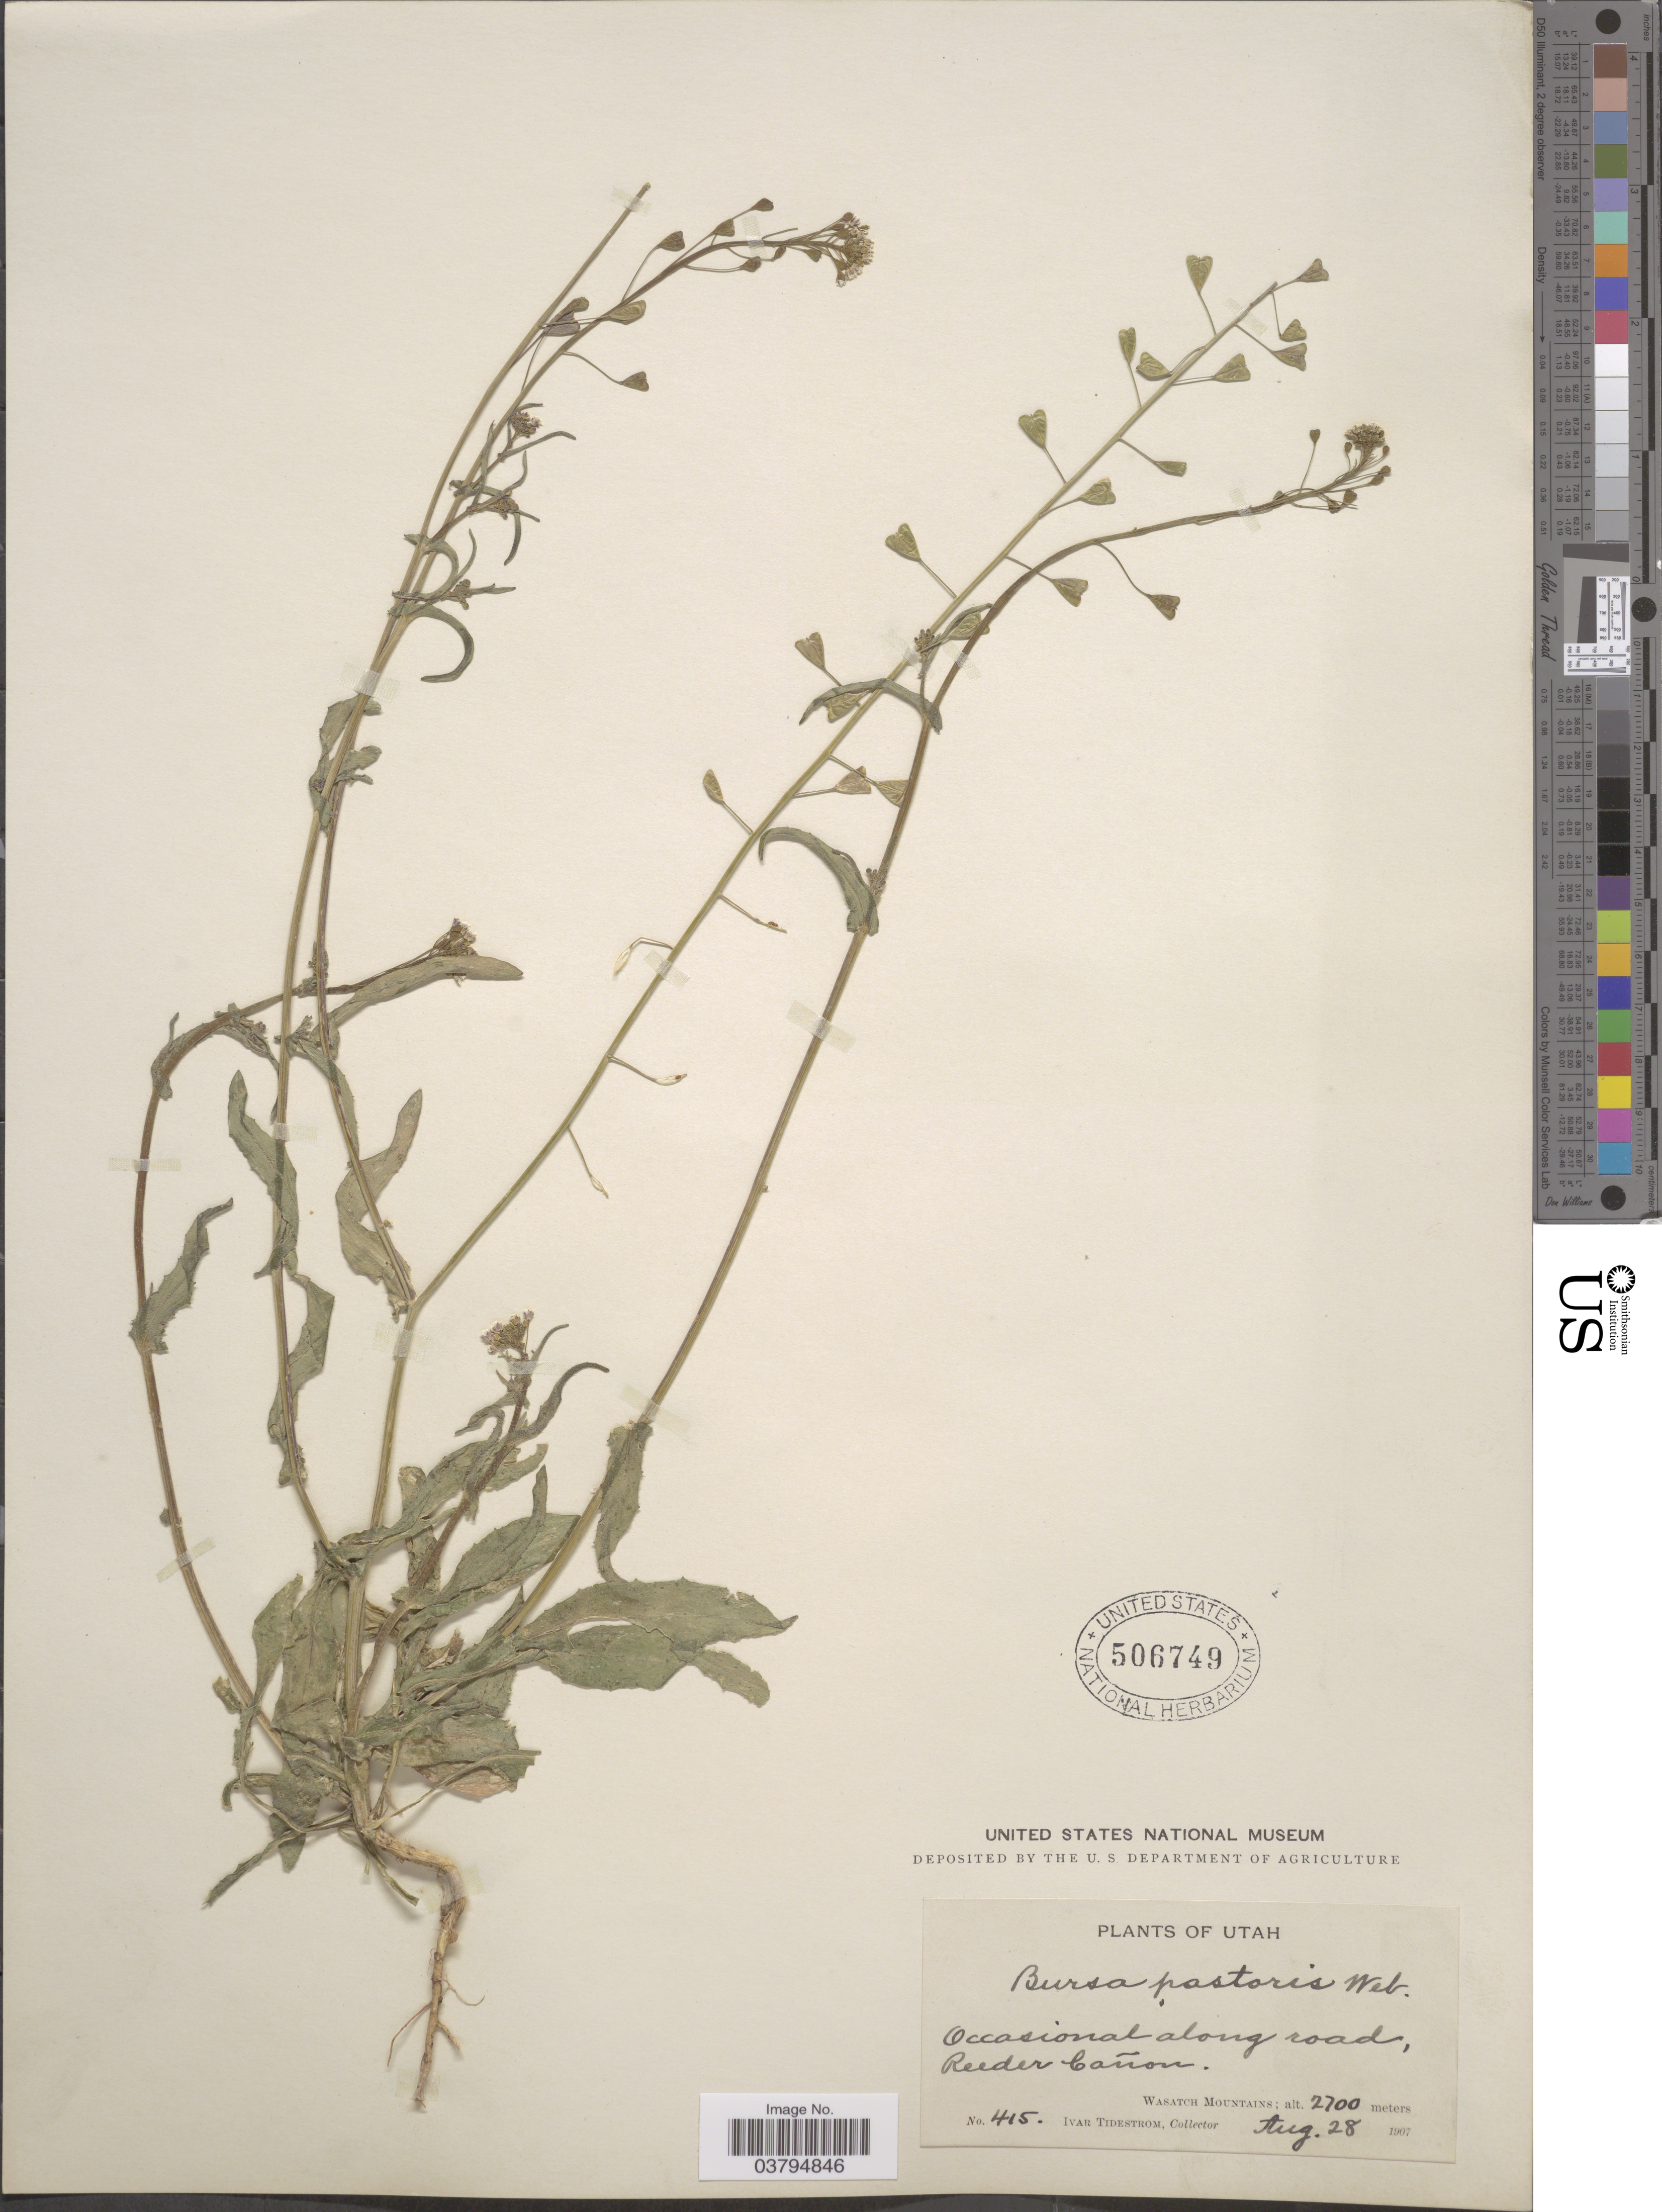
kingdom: Plantae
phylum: Tracheophyta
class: Magnoliopsida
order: Brassicales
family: Brassicaceae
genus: Capsella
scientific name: Capsella bursa-pastoris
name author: (L.) Medik.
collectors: I. F. Tidestrom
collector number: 415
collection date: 1907-08-28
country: United States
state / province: Utah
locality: Reeder Cañon. Wasatch Mountains.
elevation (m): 2700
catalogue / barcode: US 506749